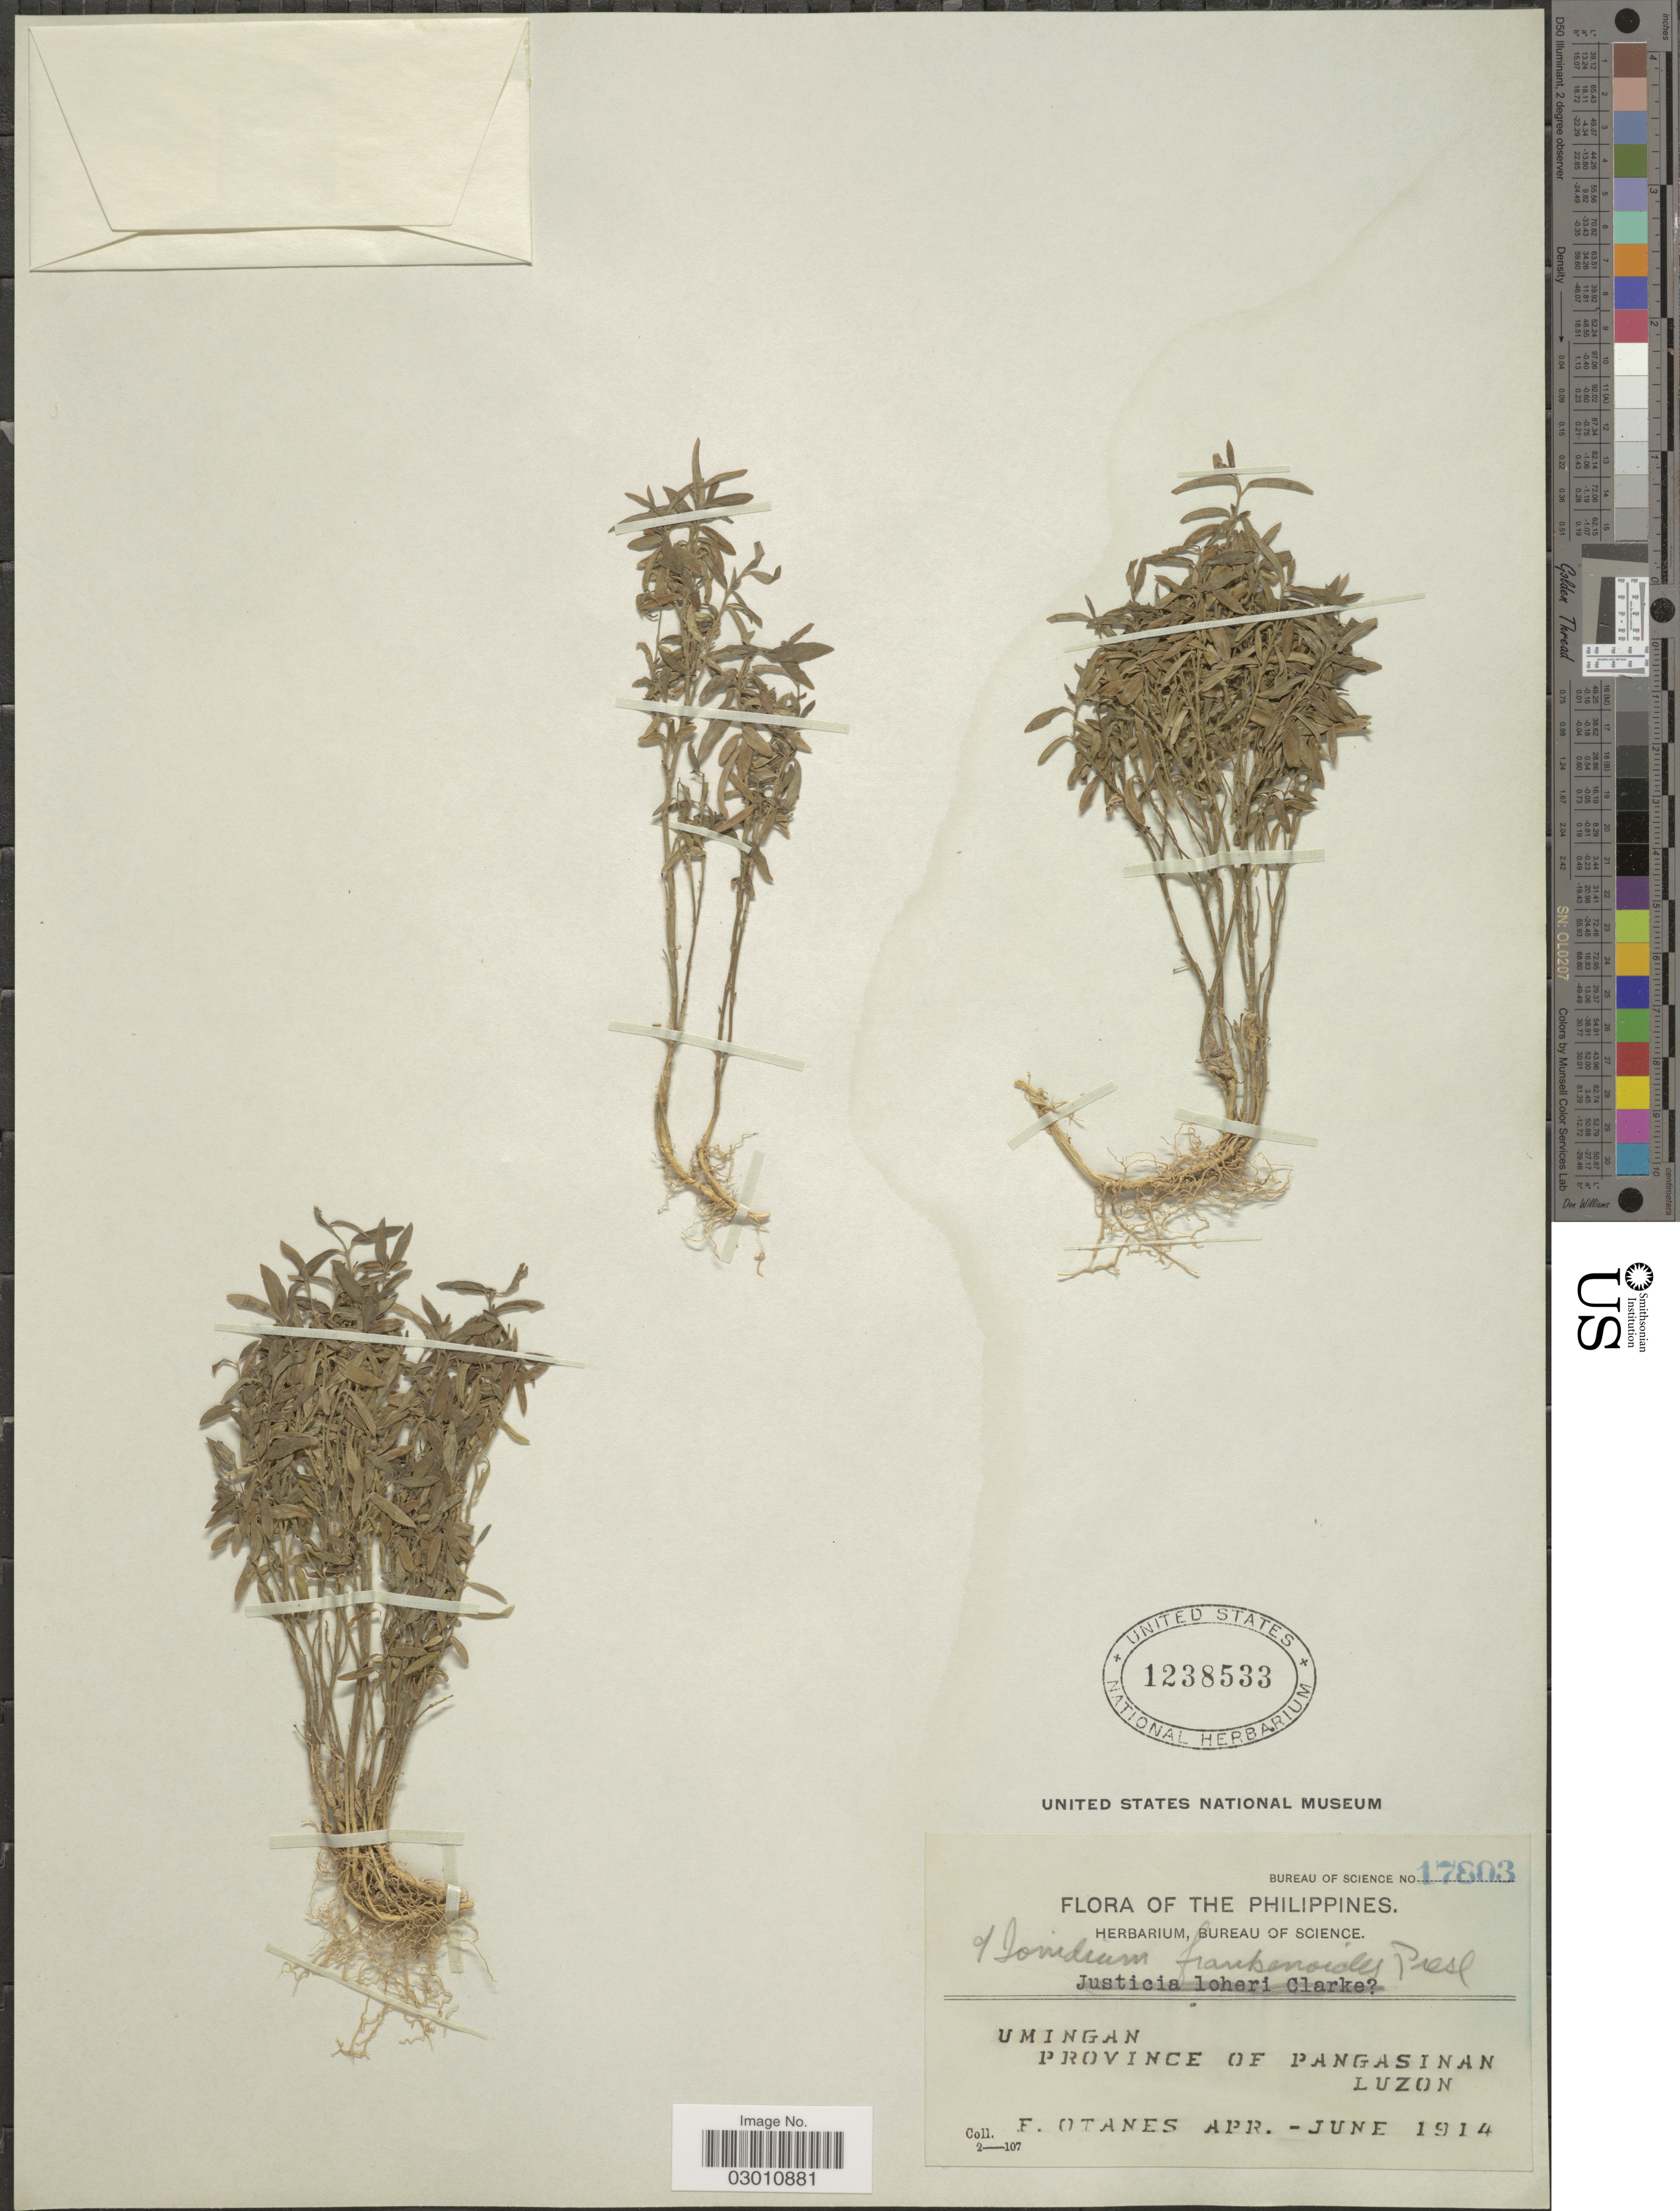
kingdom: Plantae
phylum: Tracheophyta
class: Magnoliopsida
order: Malpighiales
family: Violaceae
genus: Ionidium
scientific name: Ionidium frankenioides Presl, ined.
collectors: F. Q. Otanes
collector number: Bureau of Science 17803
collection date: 1914-04/1914-06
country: Philippines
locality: Umingan. Province of Pangasinan Luzon.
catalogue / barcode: US 1238533